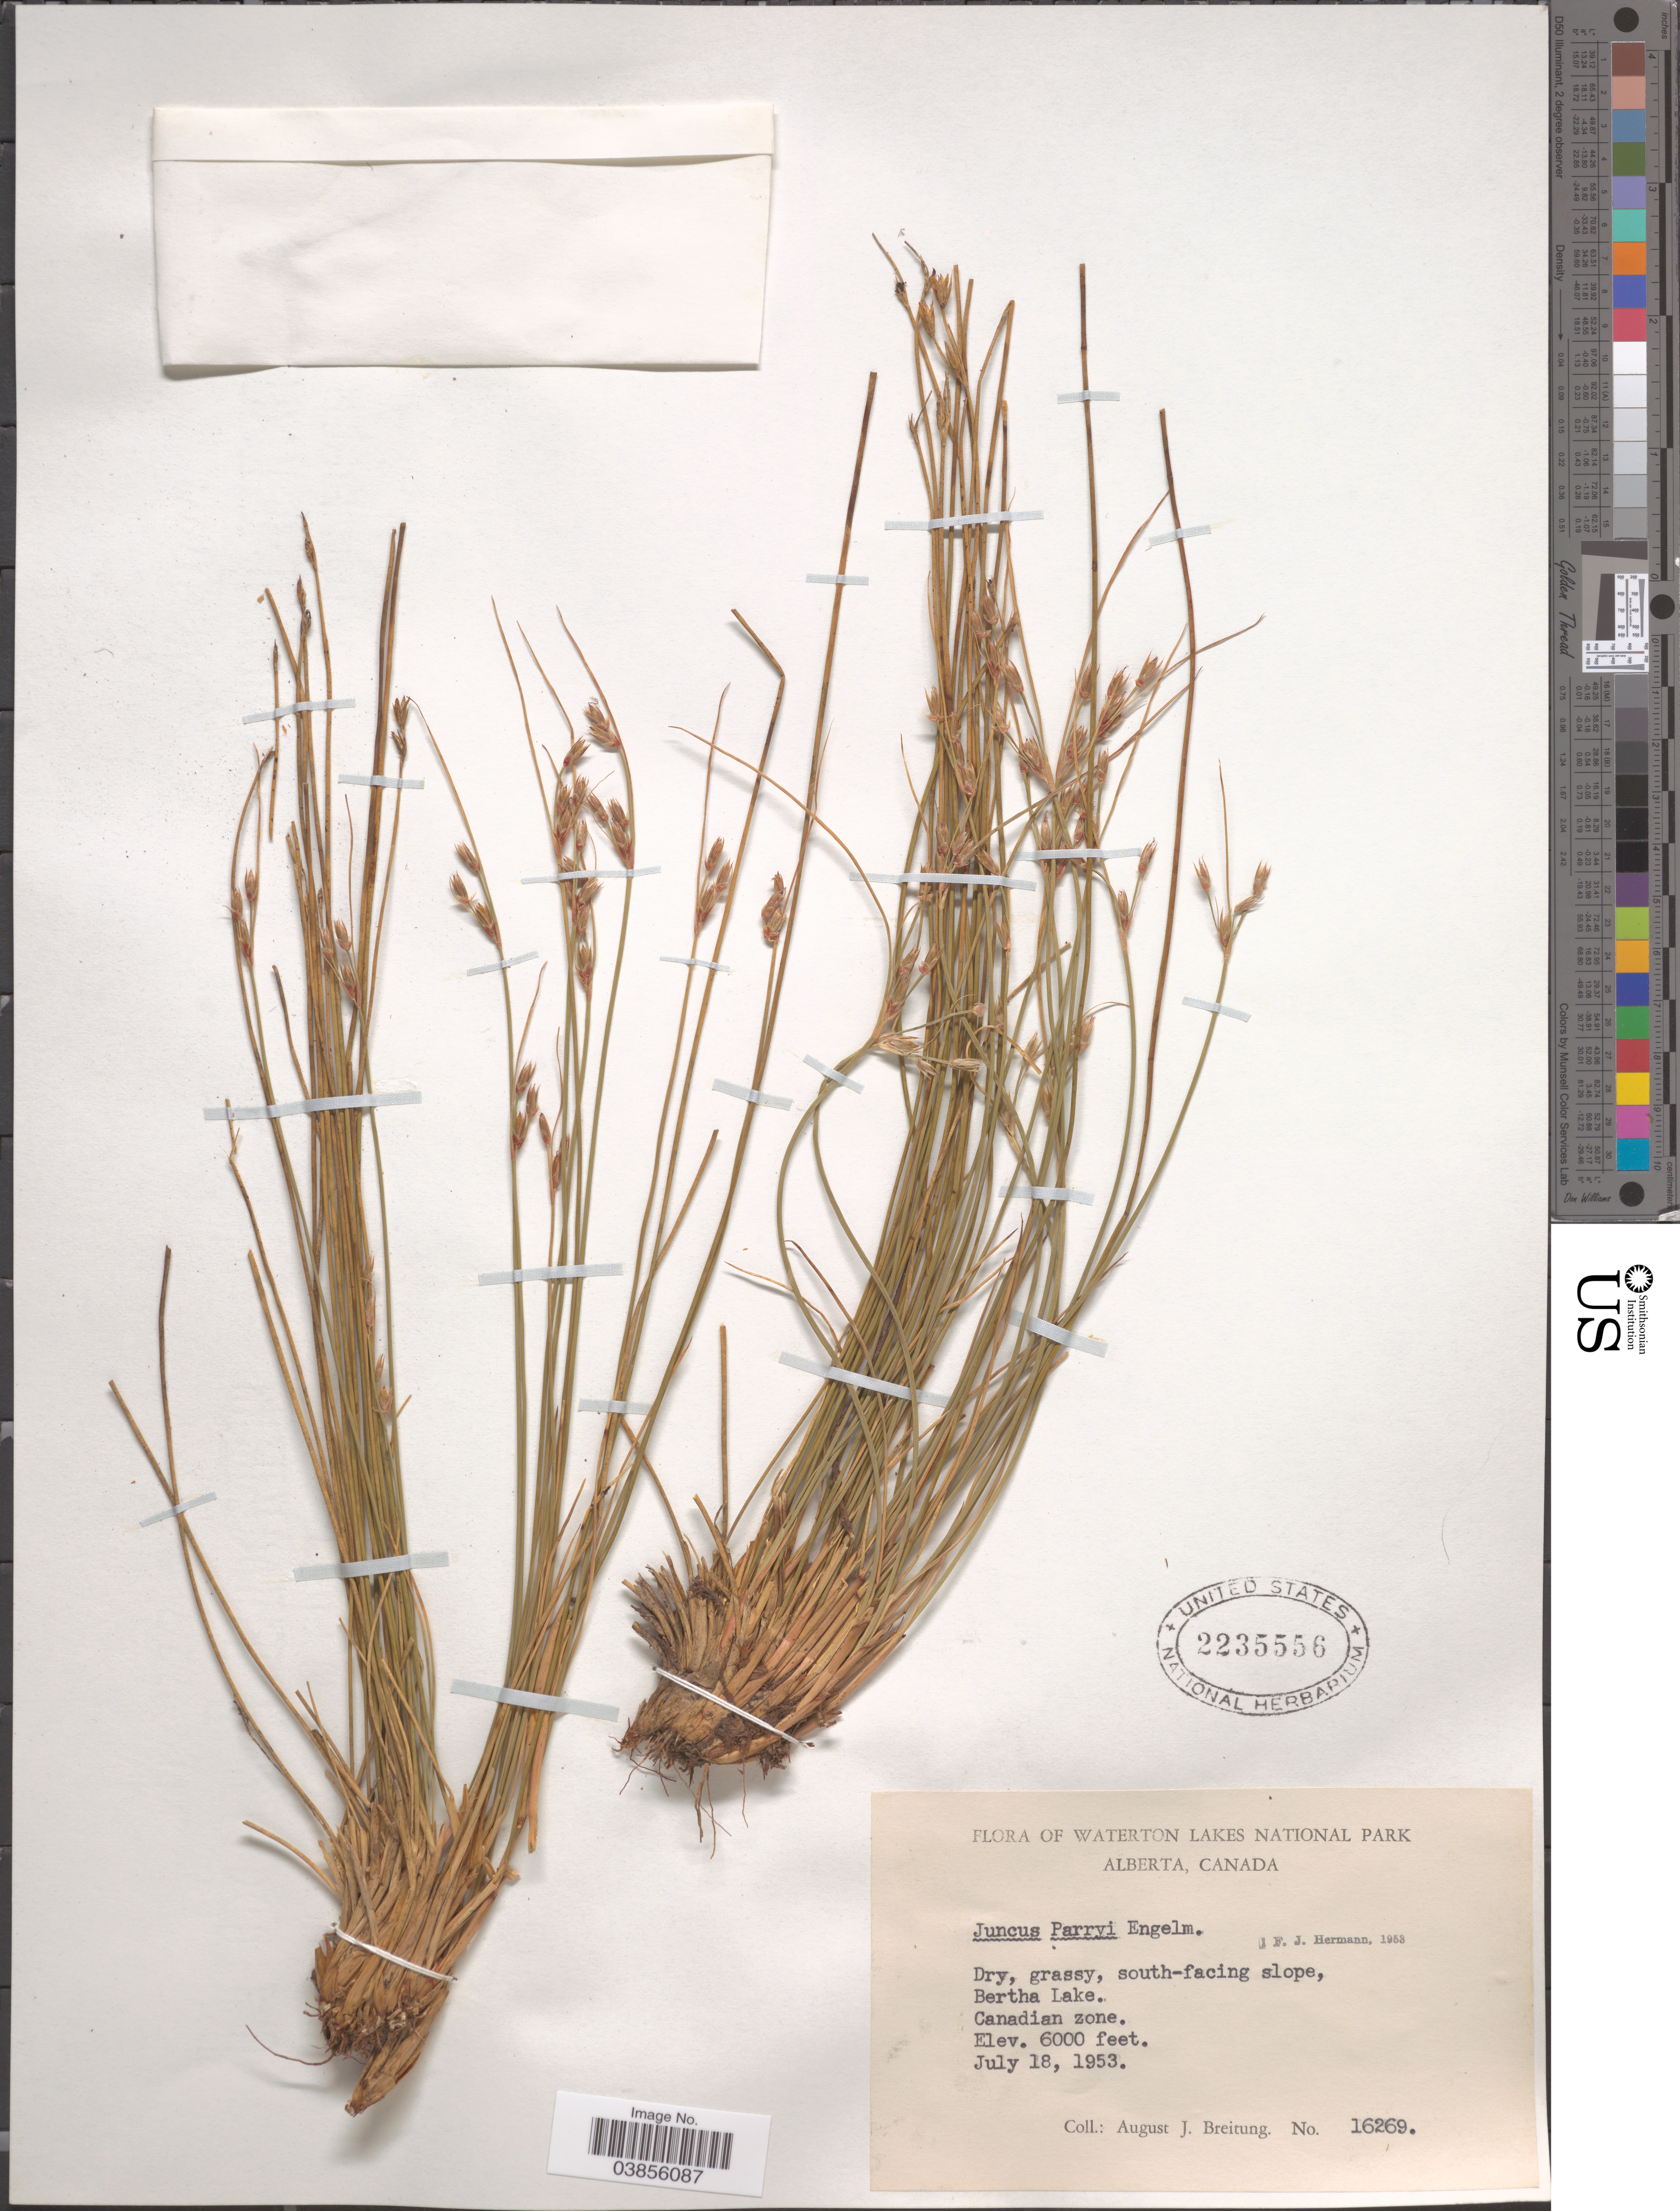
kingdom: Plantae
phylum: Tracheophyta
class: Liliopsida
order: Poales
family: Juncaceae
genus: Juncus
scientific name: Juncus parryi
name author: Engelm.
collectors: A. Breitung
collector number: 16269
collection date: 1953-07-18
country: Canada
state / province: Alberta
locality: Waterton Lakes National Park. Bertha Lake. Canadian zone.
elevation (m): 1829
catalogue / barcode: US 2235556